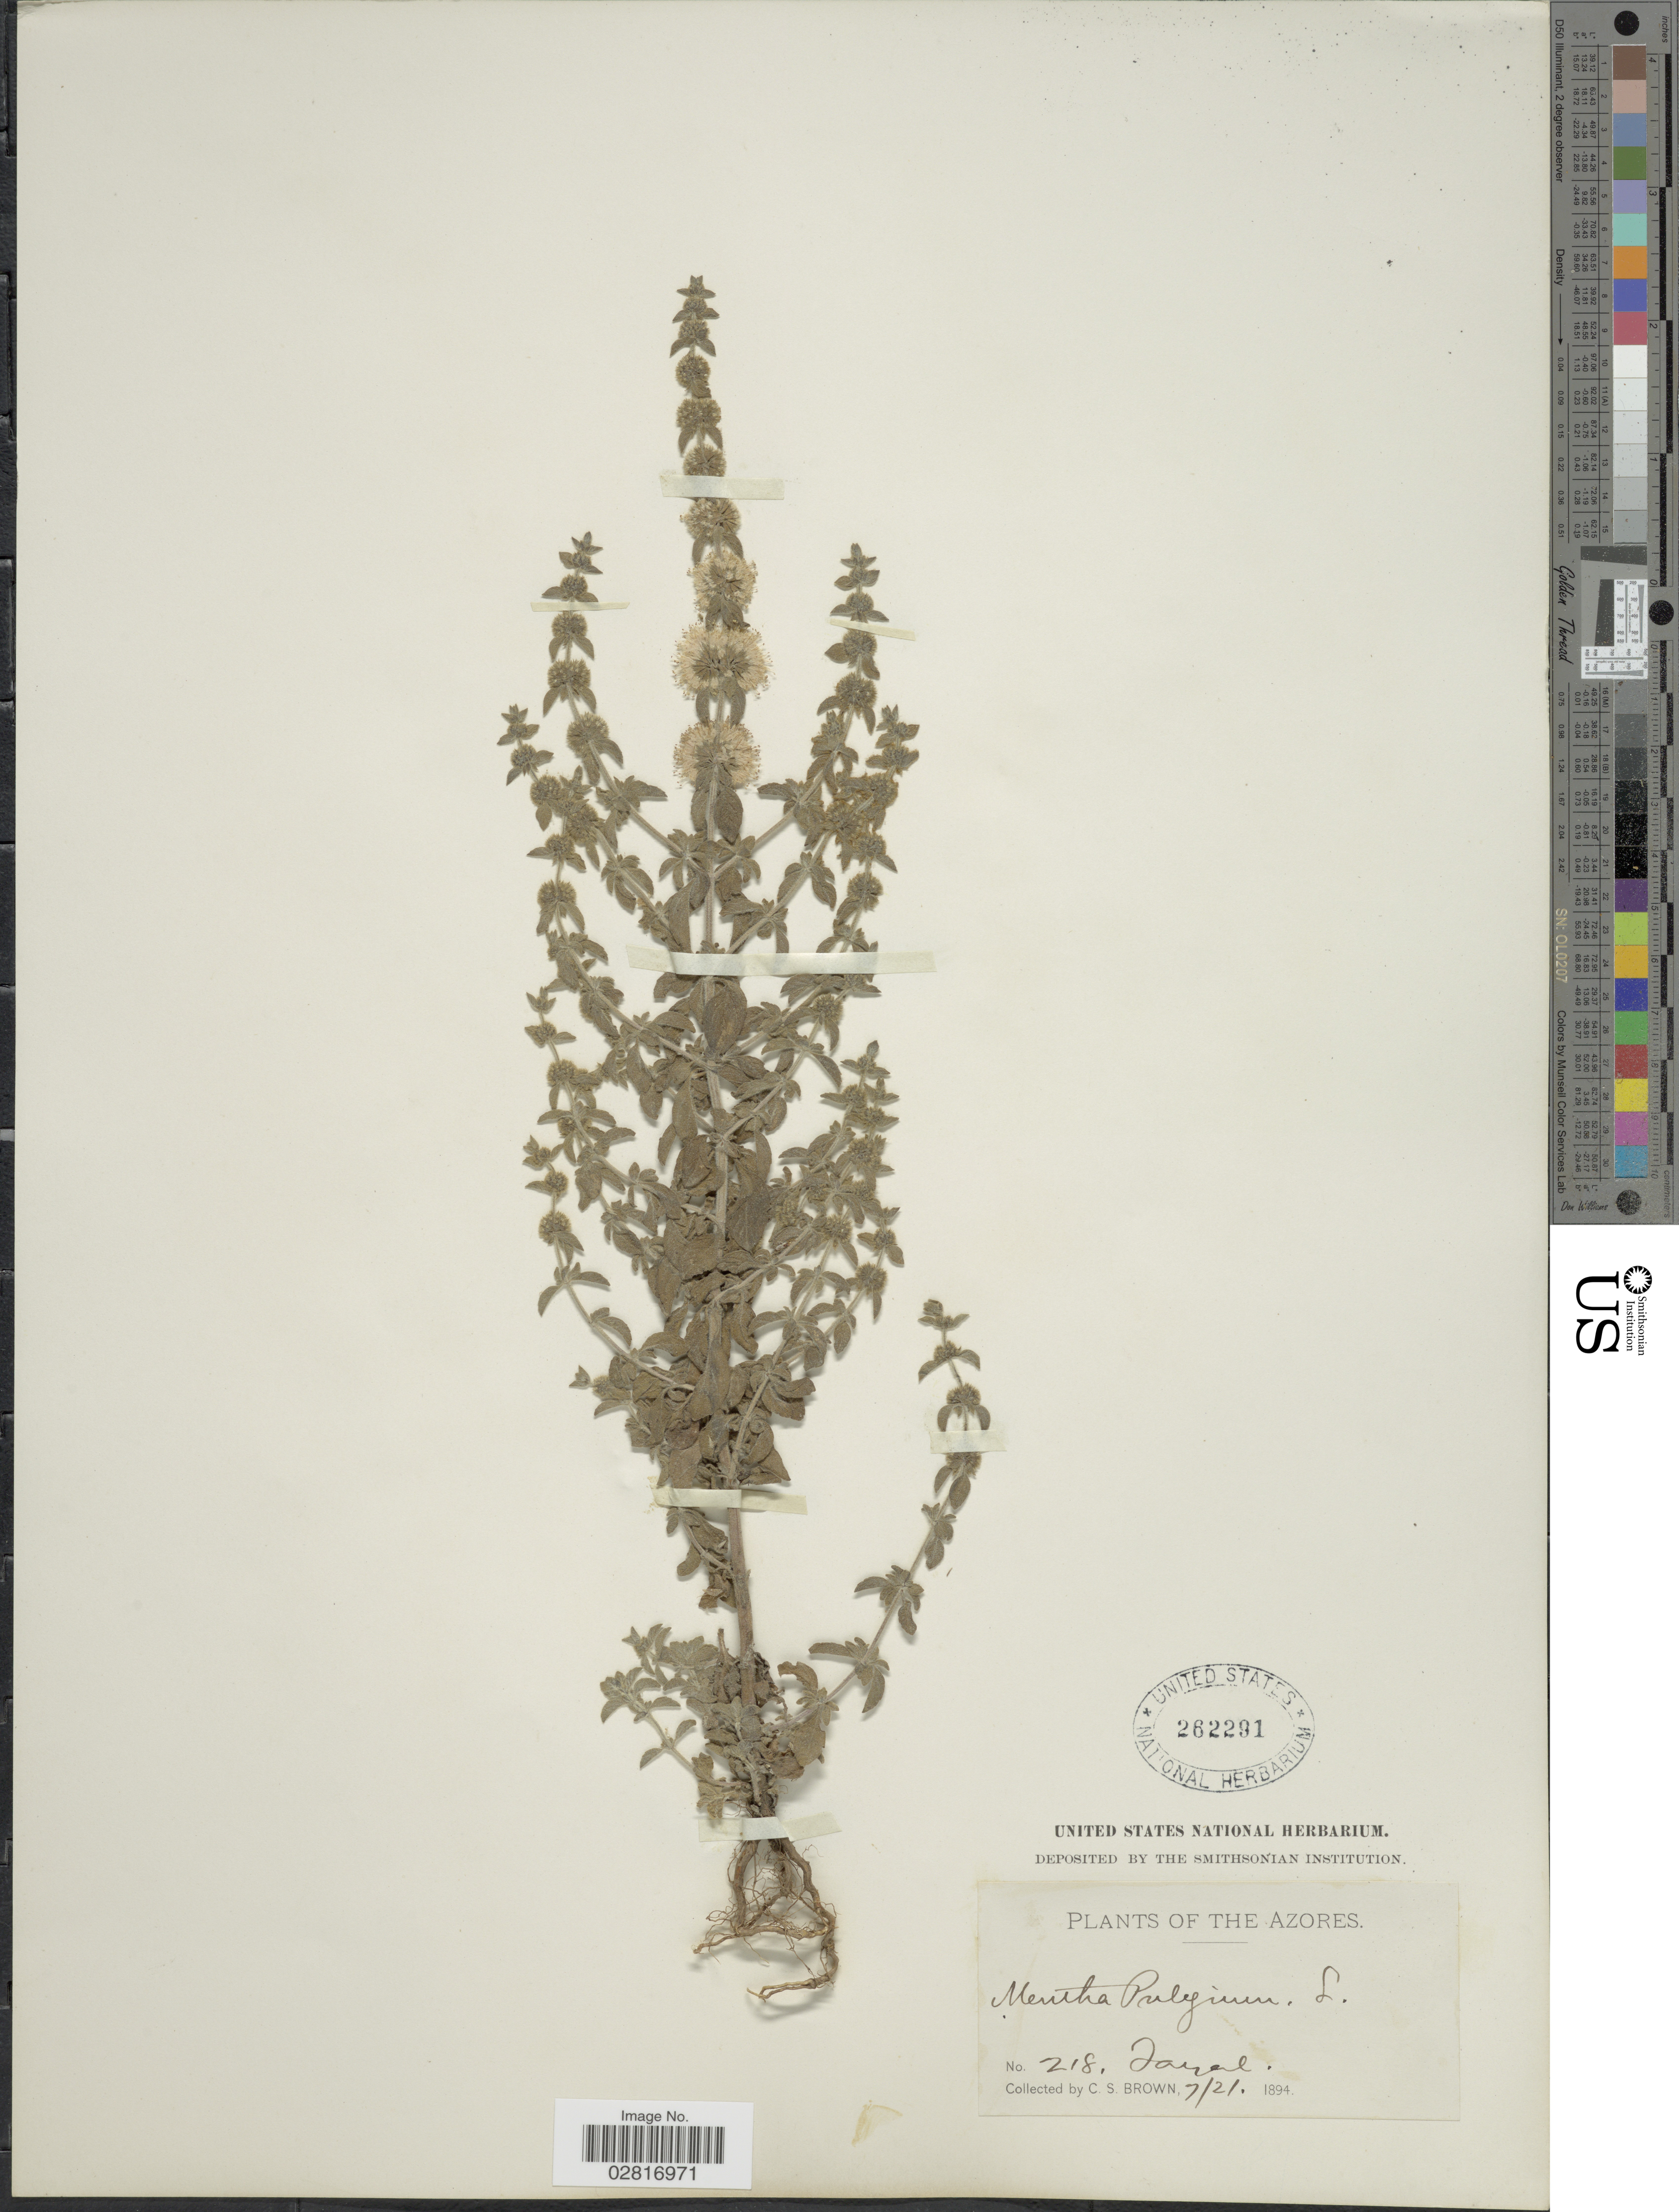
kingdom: Plantae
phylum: Tracheophyta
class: Magnoliopsida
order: Lamiales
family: Lamiaceae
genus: Mentha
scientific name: Mentha pulegium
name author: L.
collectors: C. S. Brown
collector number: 218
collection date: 1894-07-21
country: Portugal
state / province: Azores (Aut. Reg.)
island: Faial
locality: Fayal.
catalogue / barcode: US 262291